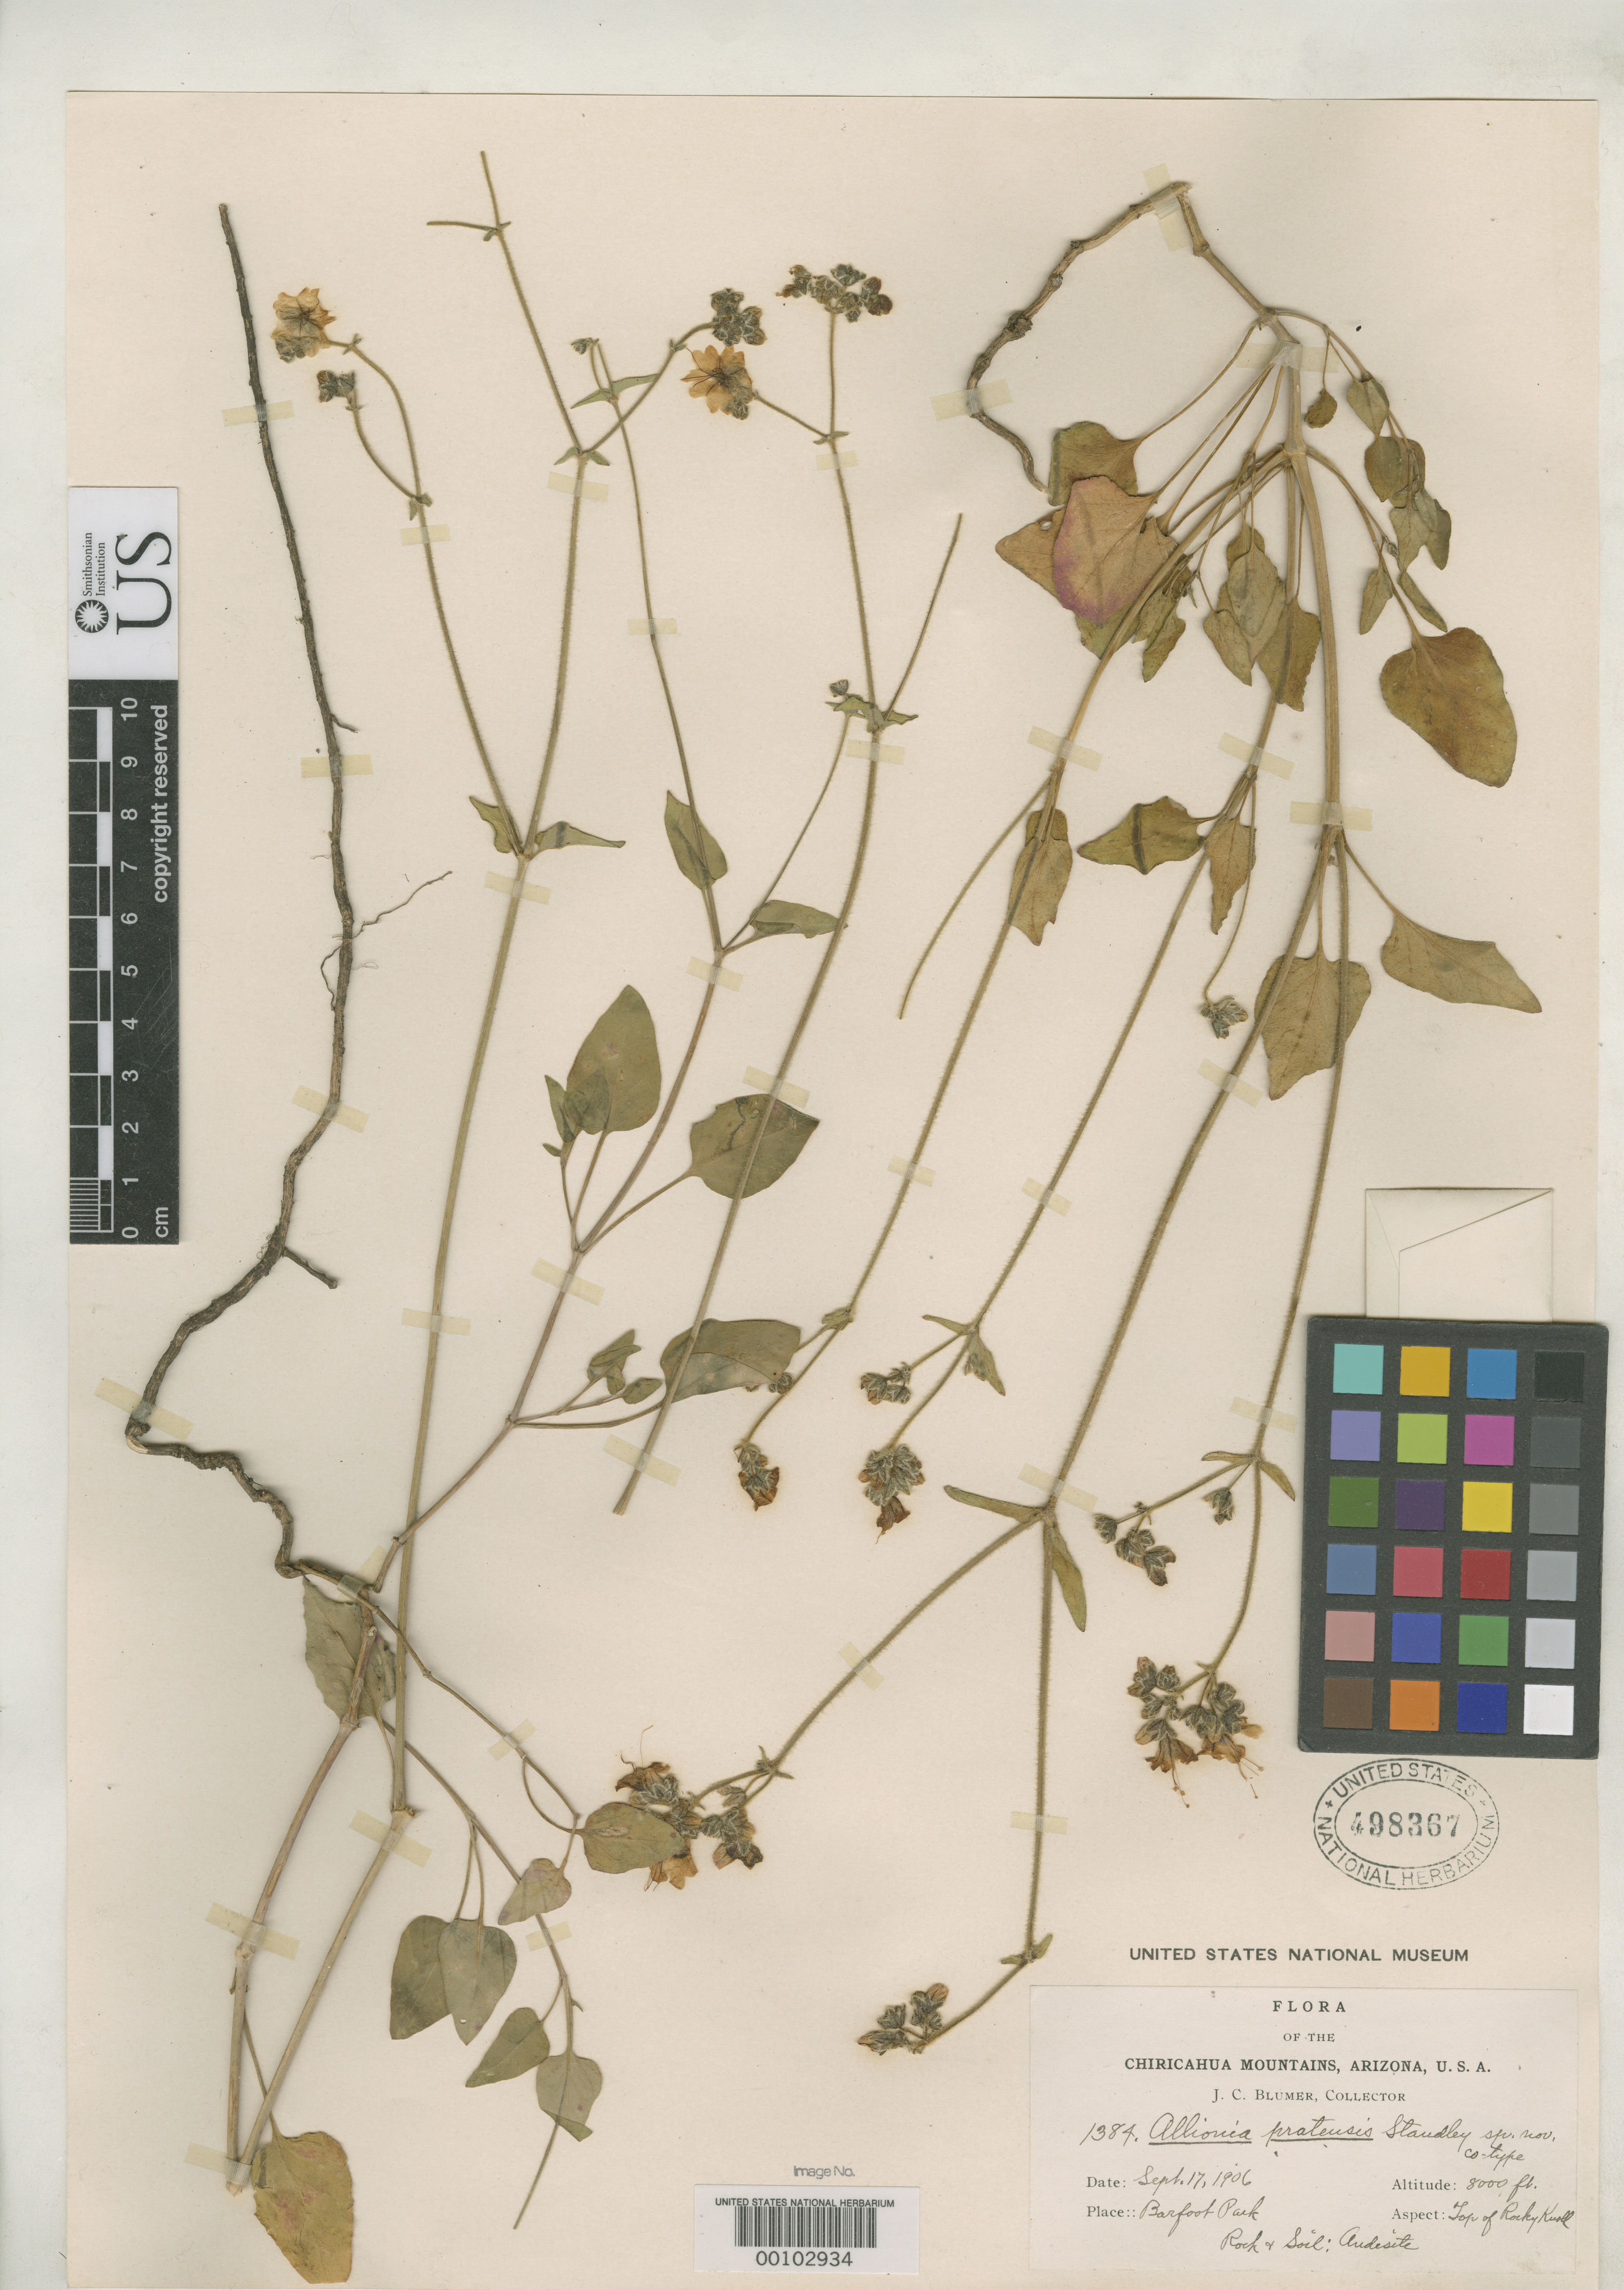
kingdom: Plantae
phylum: Tracheophyta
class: Magnoliopsida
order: Caryophyllales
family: Nyctaginaceae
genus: Allionia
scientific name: Allionia pratensis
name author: Standl.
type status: Isotype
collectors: J. C. Blumer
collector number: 1384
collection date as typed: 17 Sep 1906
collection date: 1906-09-17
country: United States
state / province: Arizona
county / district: Cochise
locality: Chiricahua Mountains, Barefoot Park.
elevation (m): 2438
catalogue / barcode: US 498367